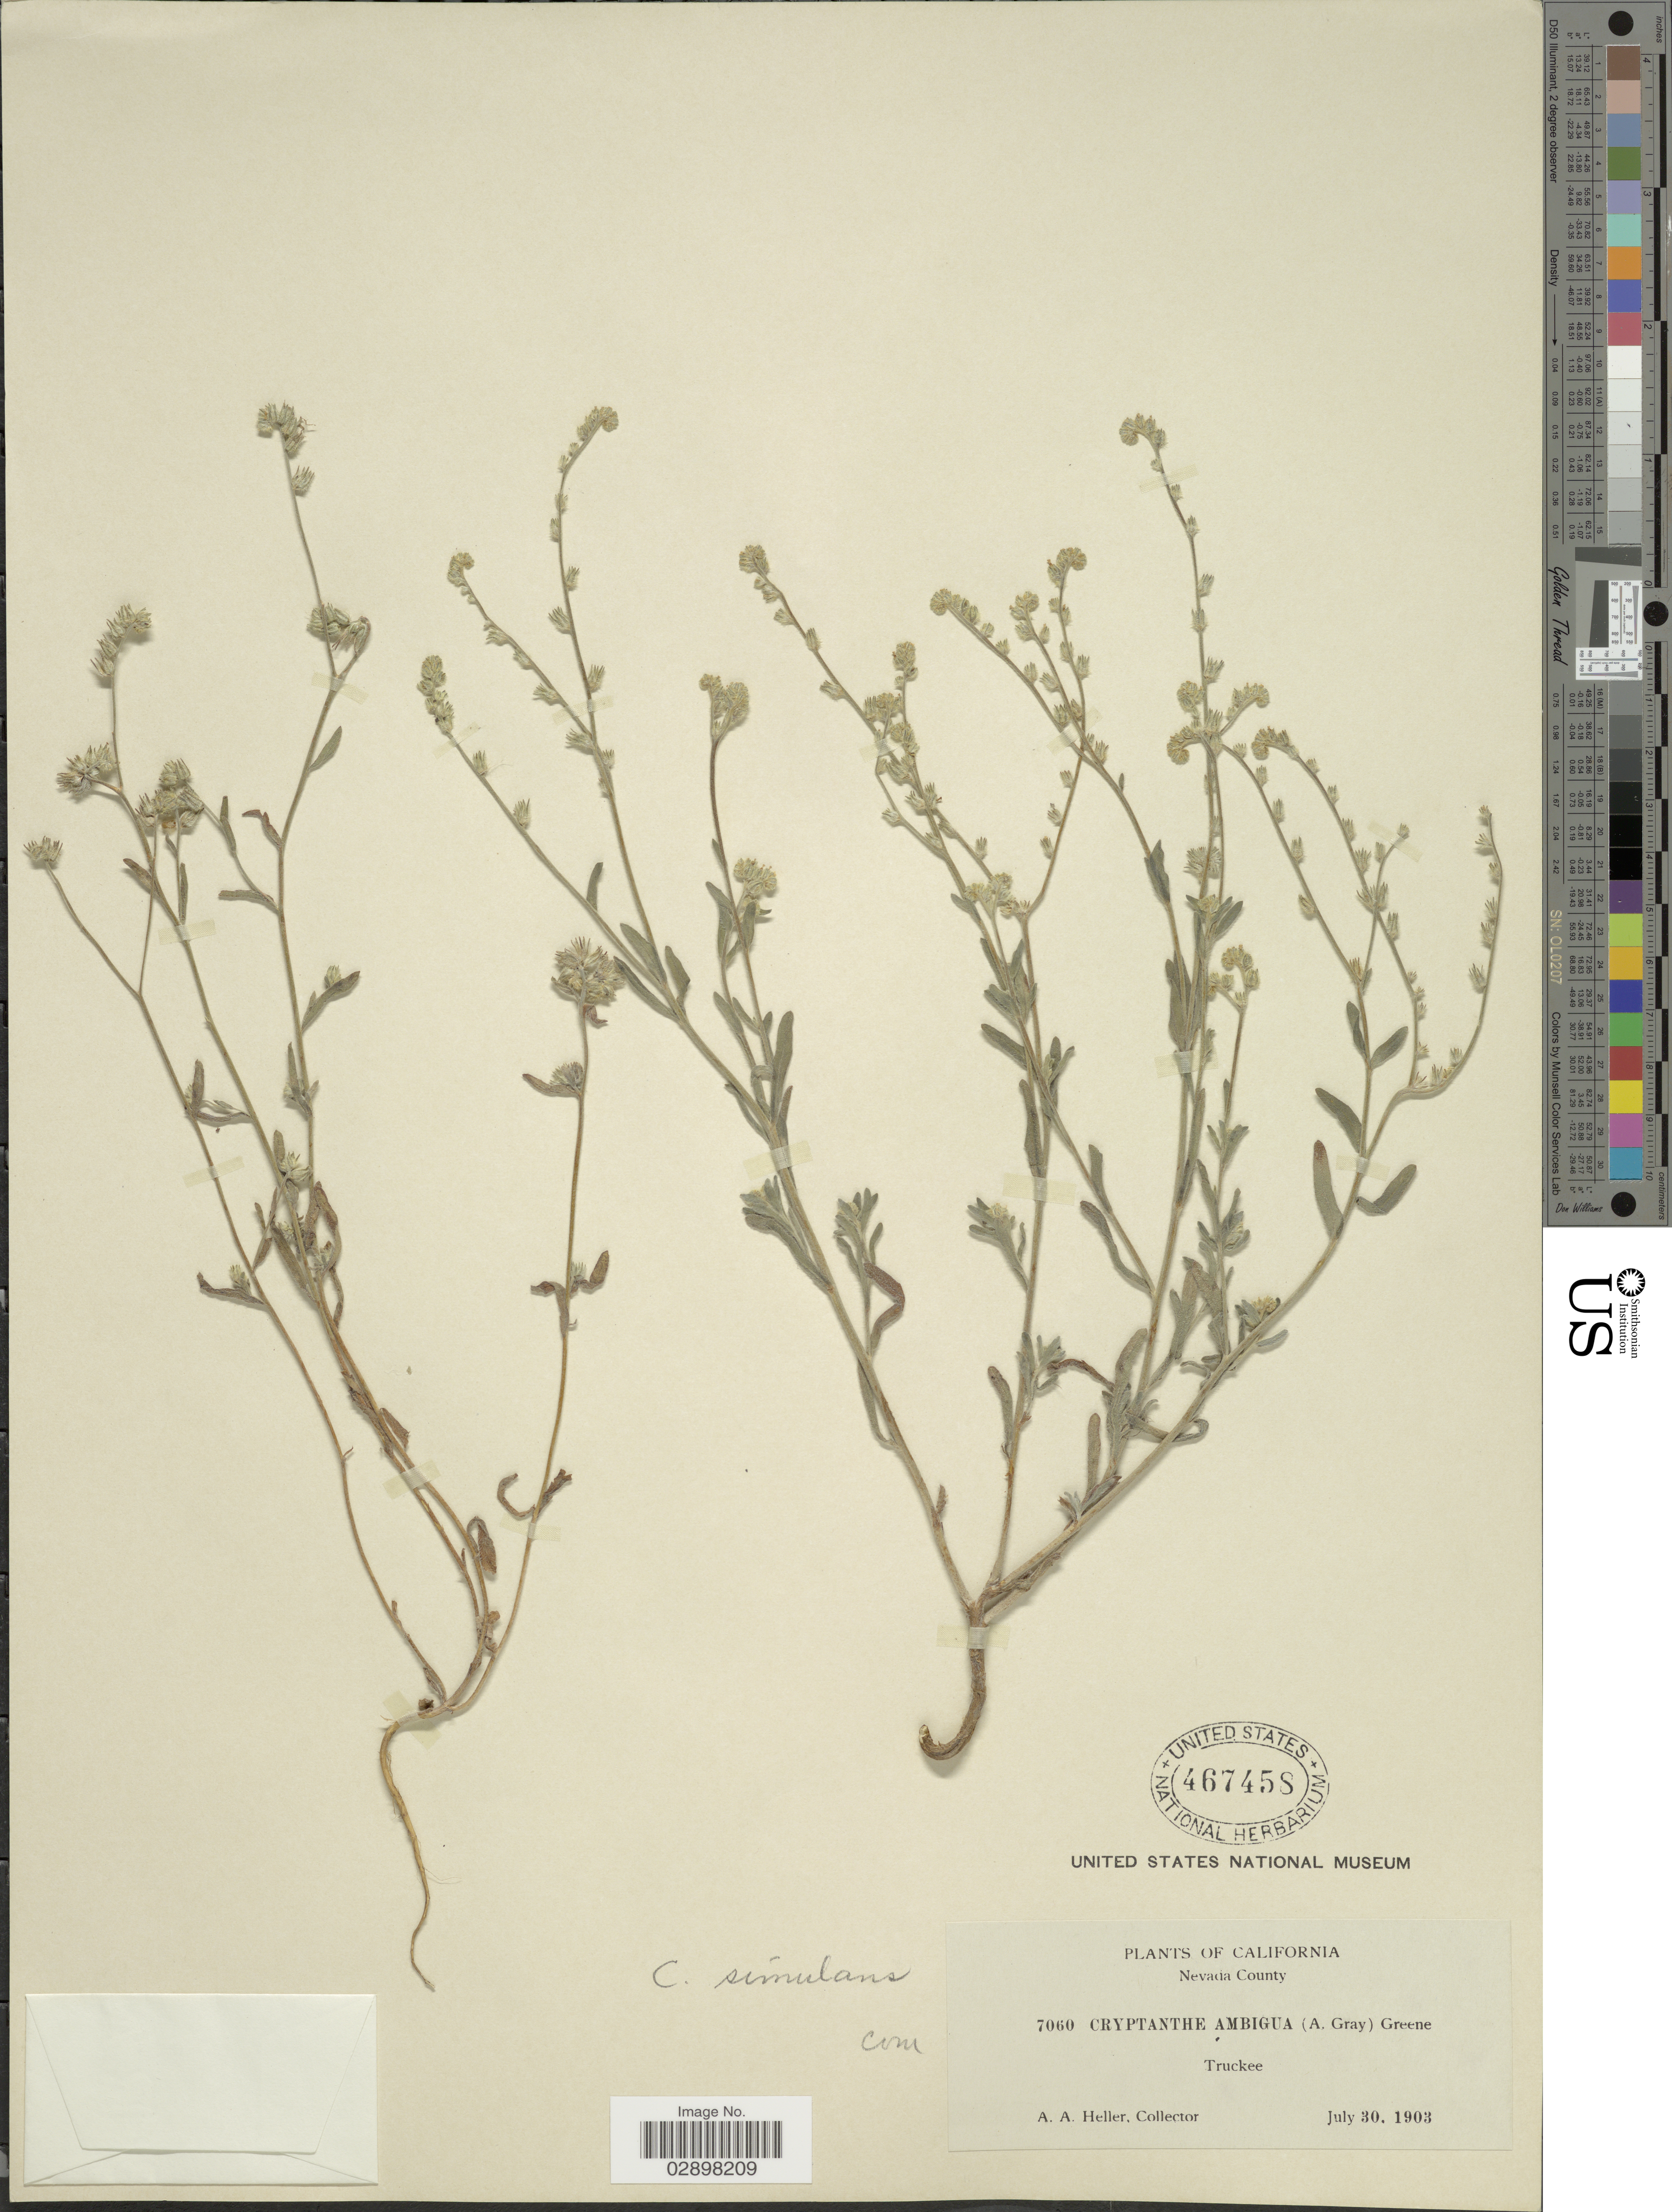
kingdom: Plantae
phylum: Tracheophyta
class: Magnoliopsida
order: Boraginales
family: Boraginaceae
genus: Cryptantha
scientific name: Cryptantha simulans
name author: Greene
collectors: A. A. Heller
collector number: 7060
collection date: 1903-07-30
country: United States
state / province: California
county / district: Nevada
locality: Nevada County, Truckee.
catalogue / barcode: US 467458